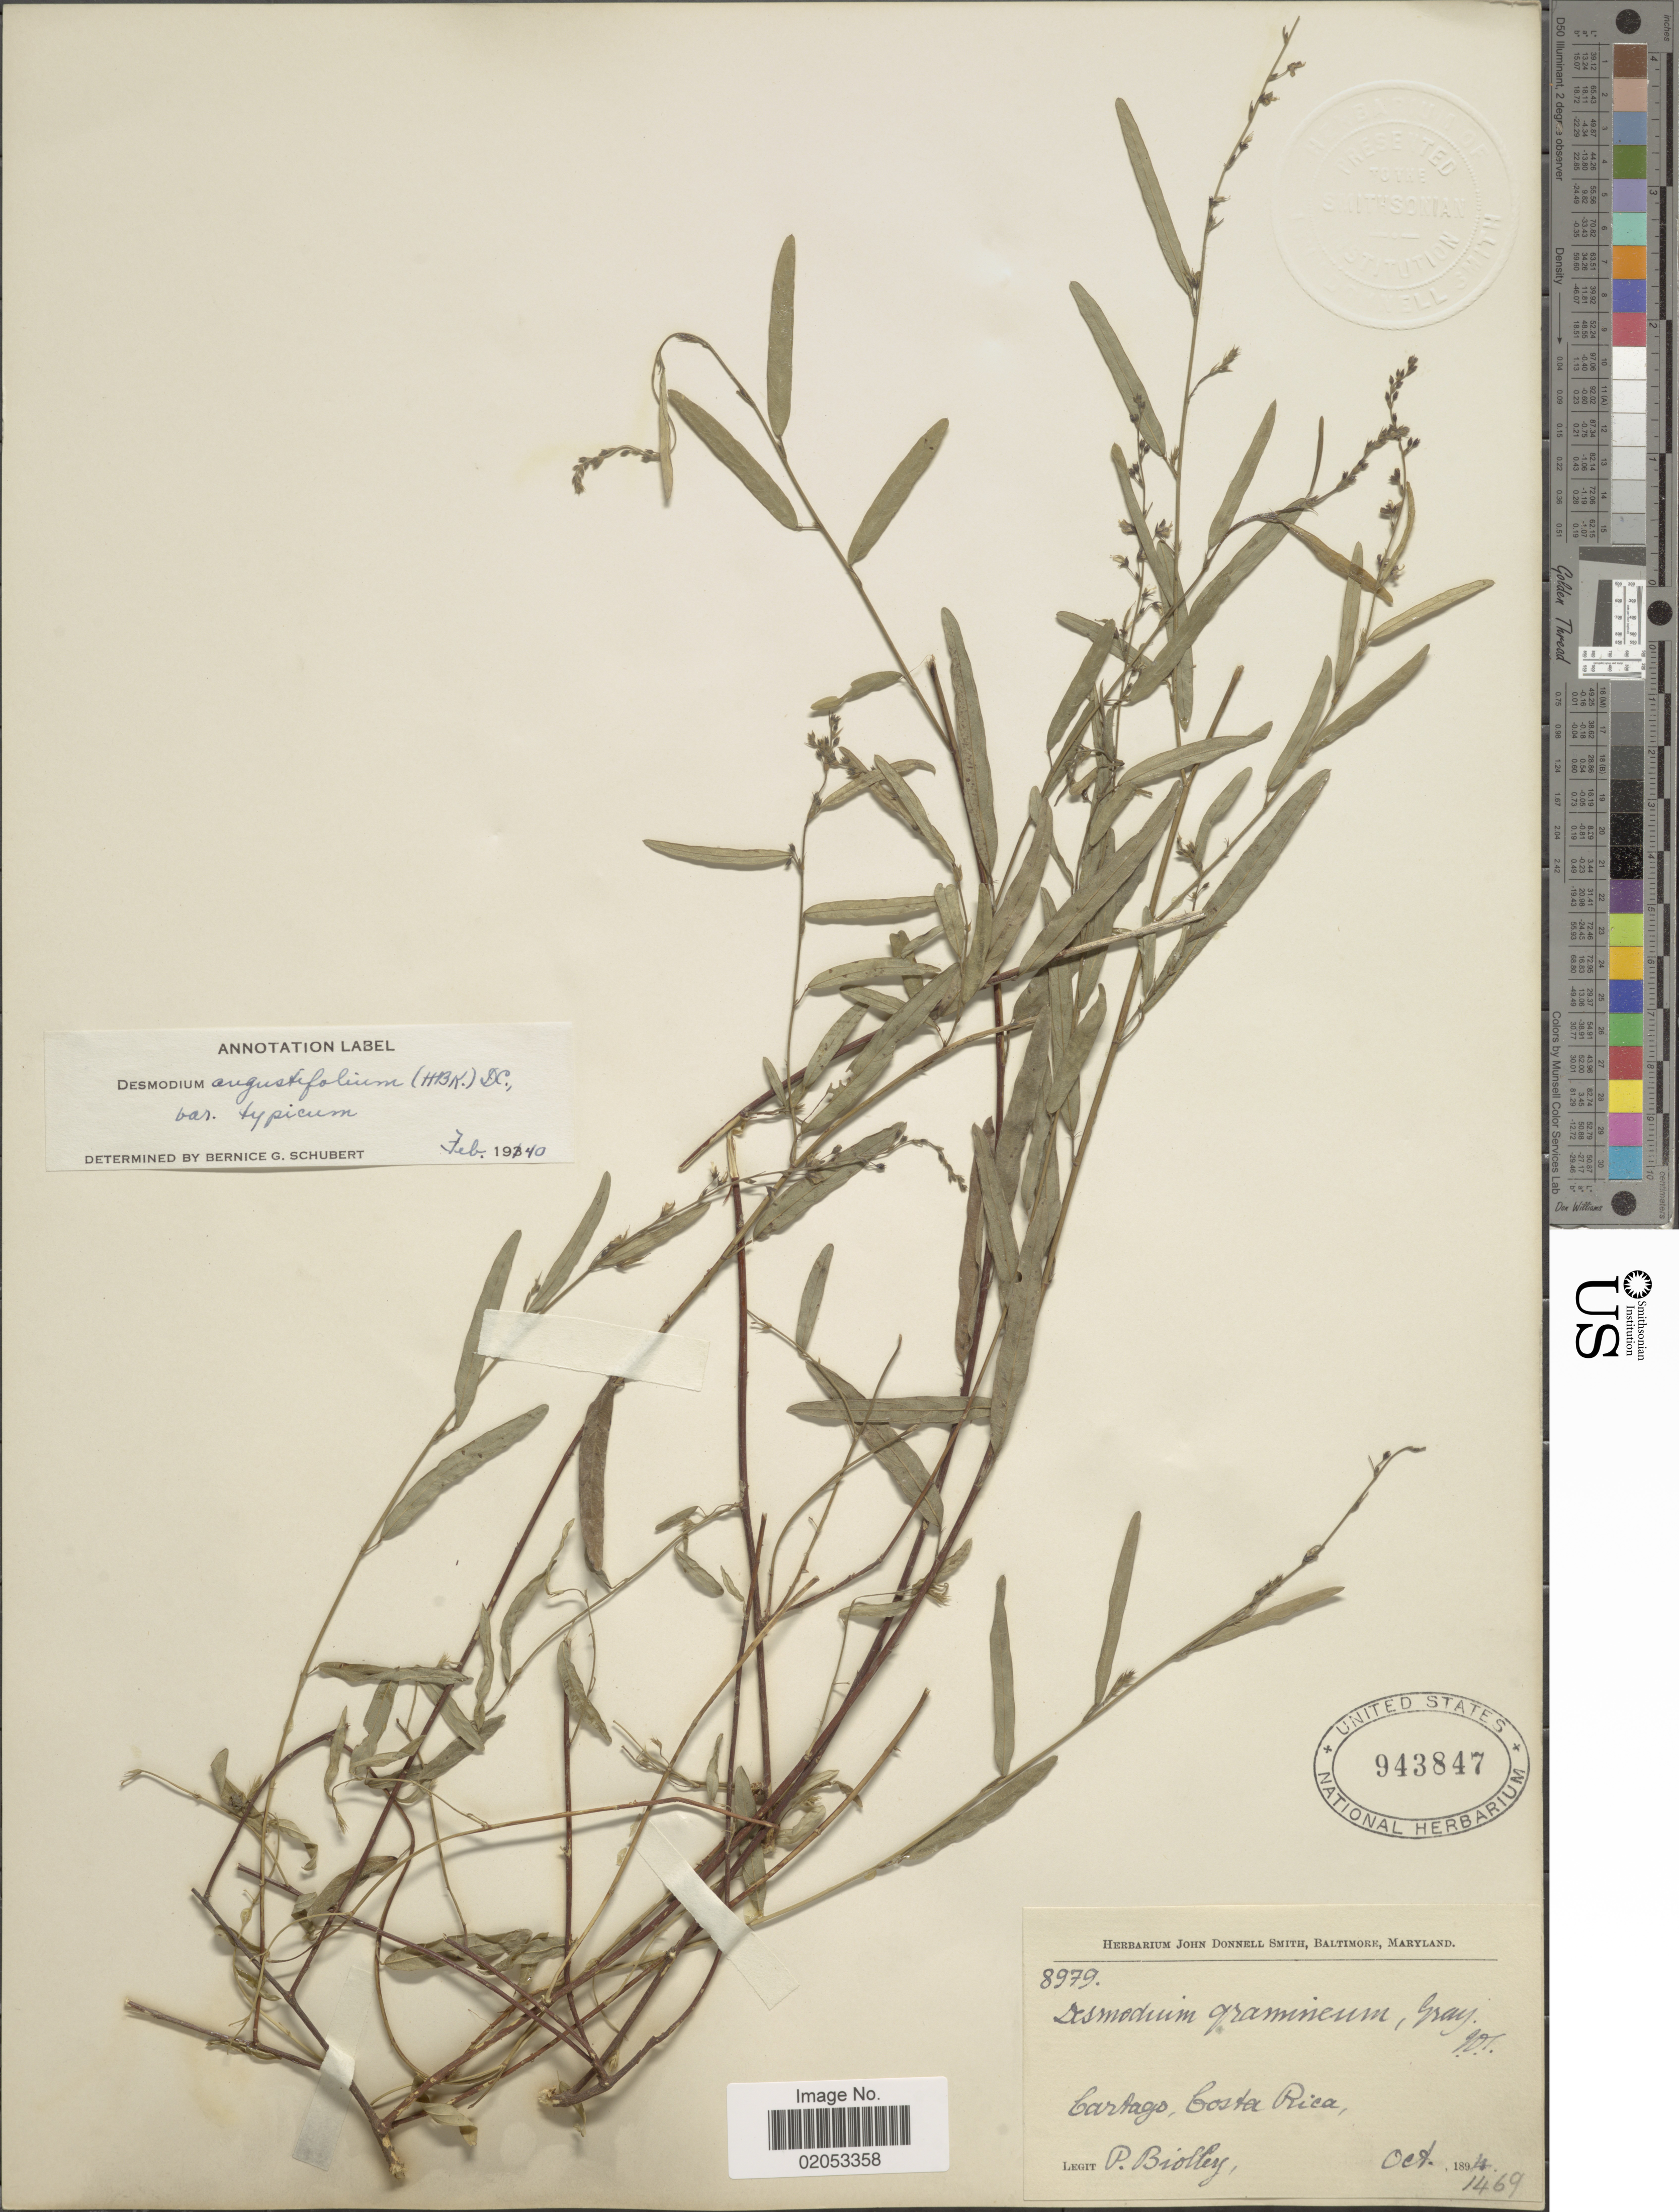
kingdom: Plantae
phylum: Tracheophyta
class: Magnoliopsida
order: Fabales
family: Fabaceae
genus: Desmodium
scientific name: Desmodium angustifolium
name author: (Kunth) DC.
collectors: P. Biolley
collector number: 8979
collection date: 1894-10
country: Costa Rica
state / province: Cartago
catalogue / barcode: US 943847